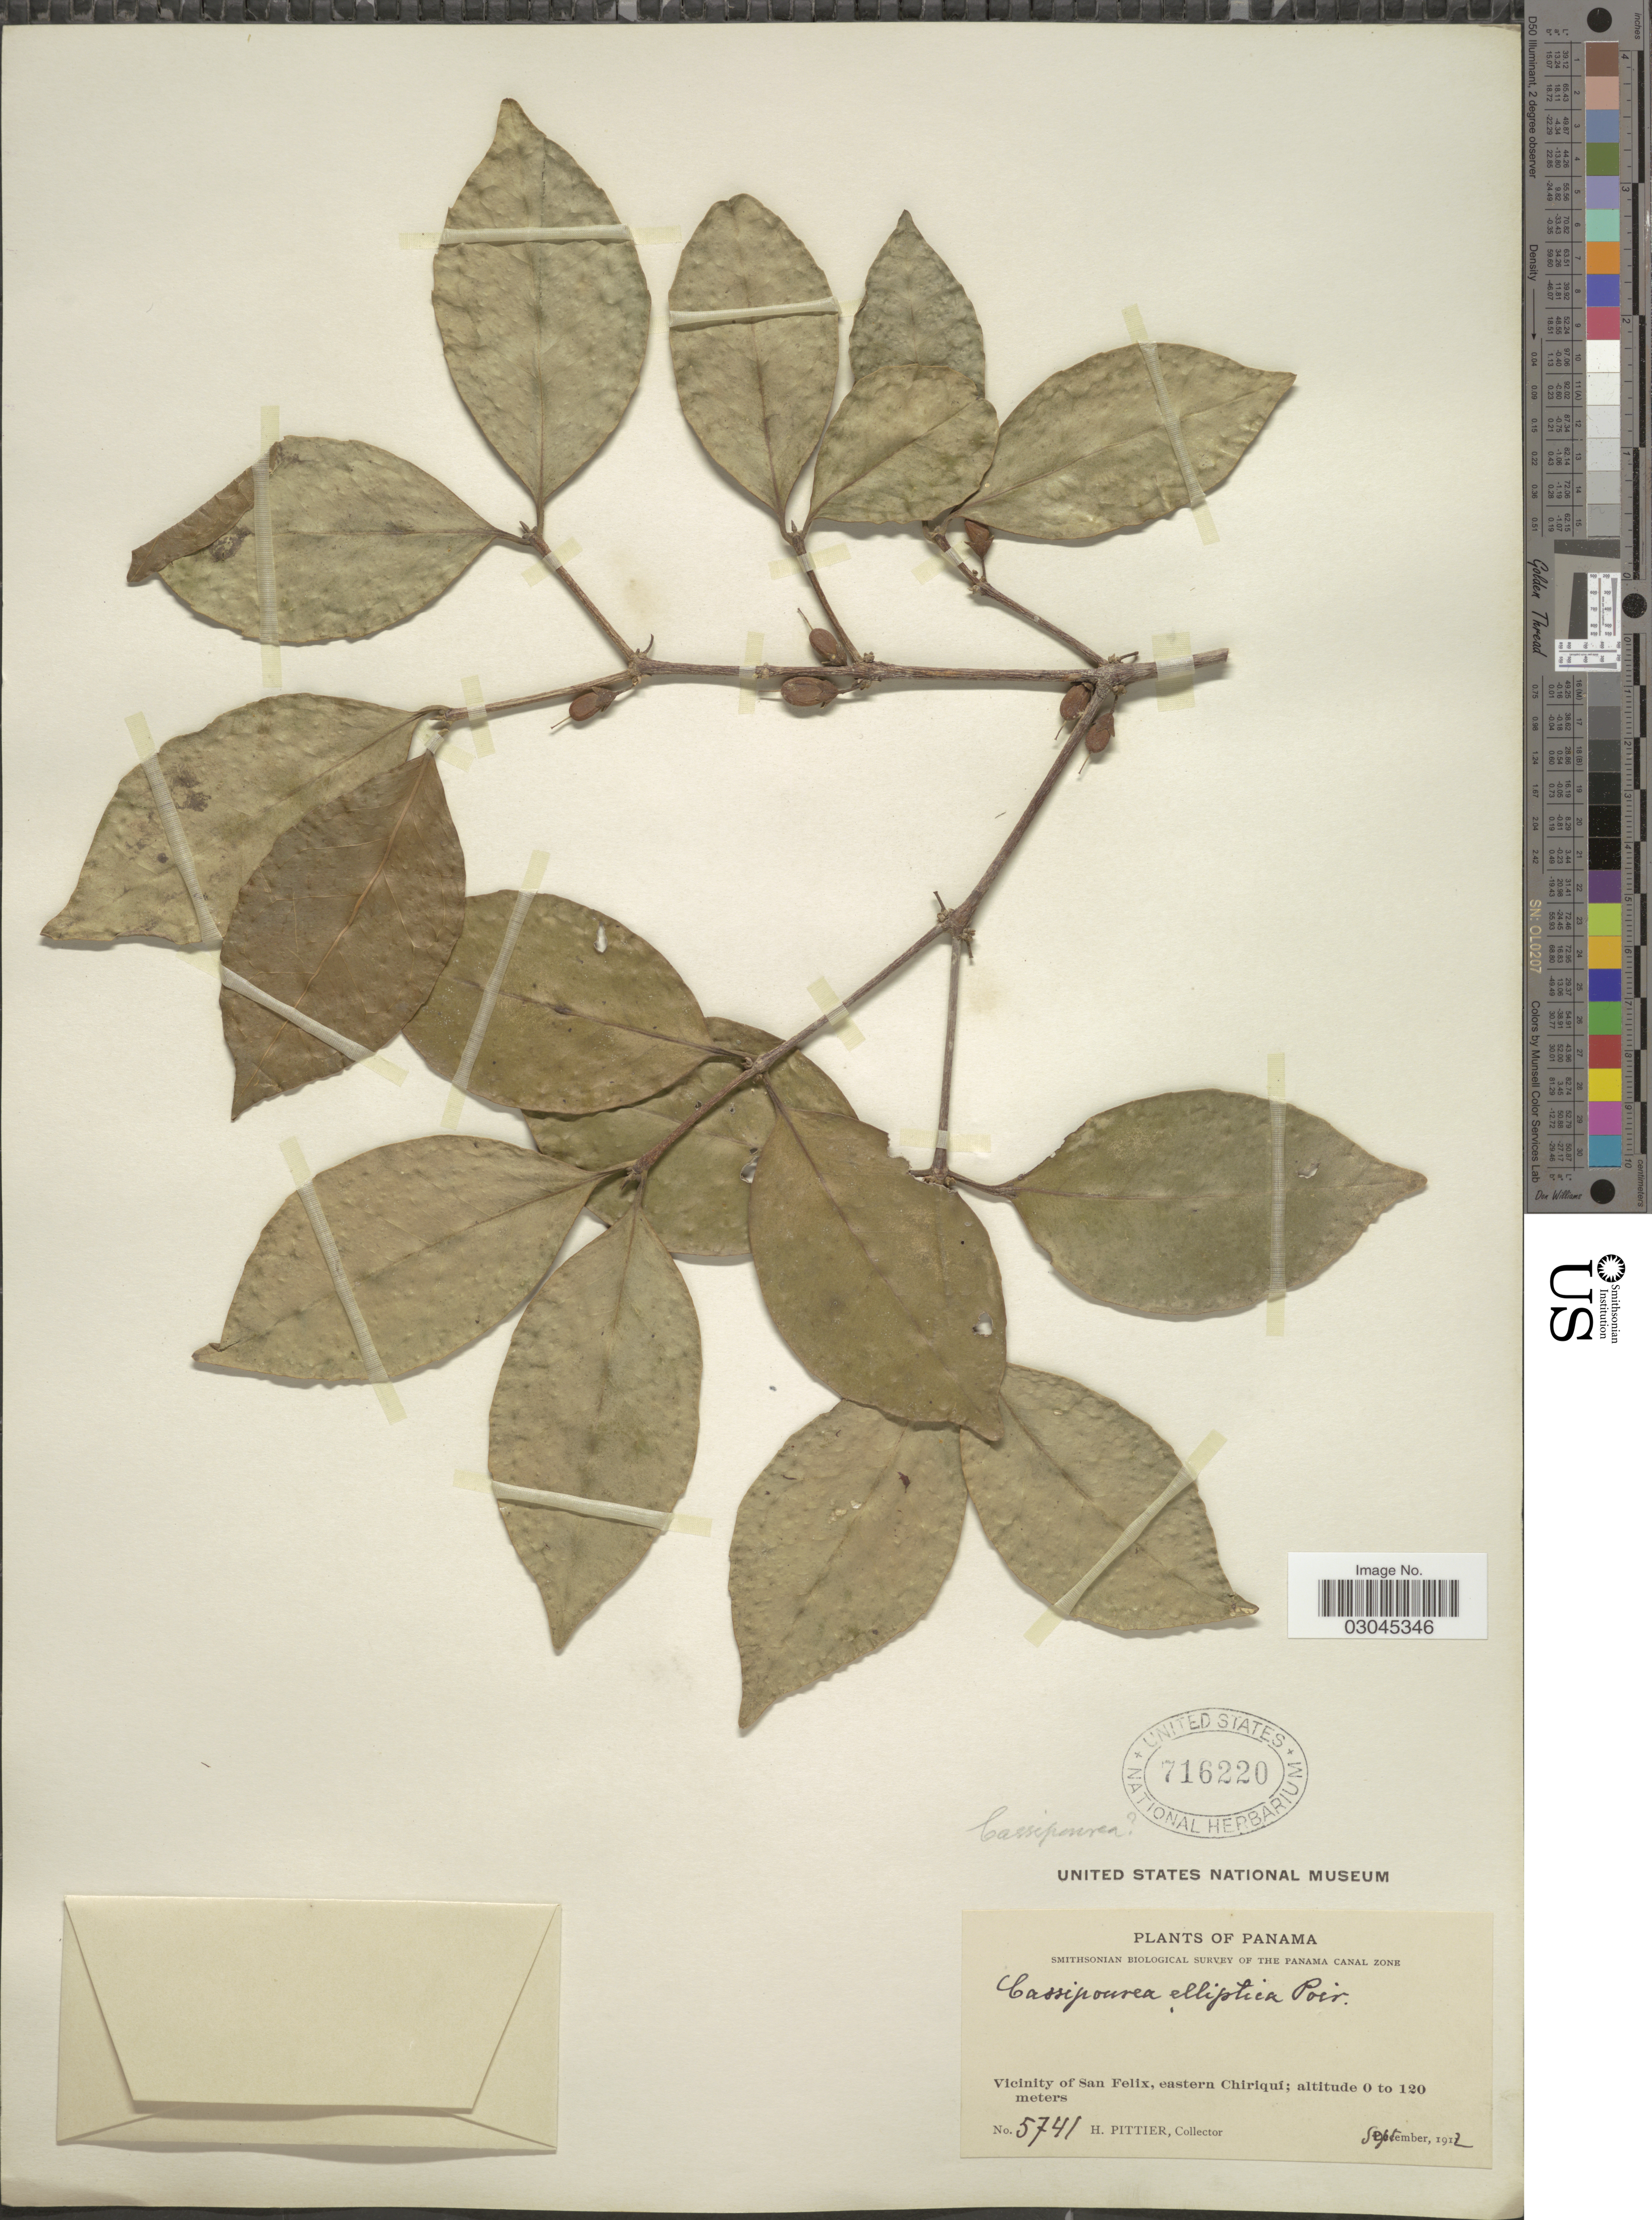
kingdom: Plantae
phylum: Tracheophyta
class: Magnoliopsida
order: Malpighiales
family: Rhizophoraceae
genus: Cassipourea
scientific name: Cassipourea elliptica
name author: (Sw.) Poir.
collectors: H. F. Pittier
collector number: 5741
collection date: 1912-09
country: Panama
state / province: Chiriqui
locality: Vicinity of San Felix, eastern Chiriquí.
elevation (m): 0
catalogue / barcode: US 716220